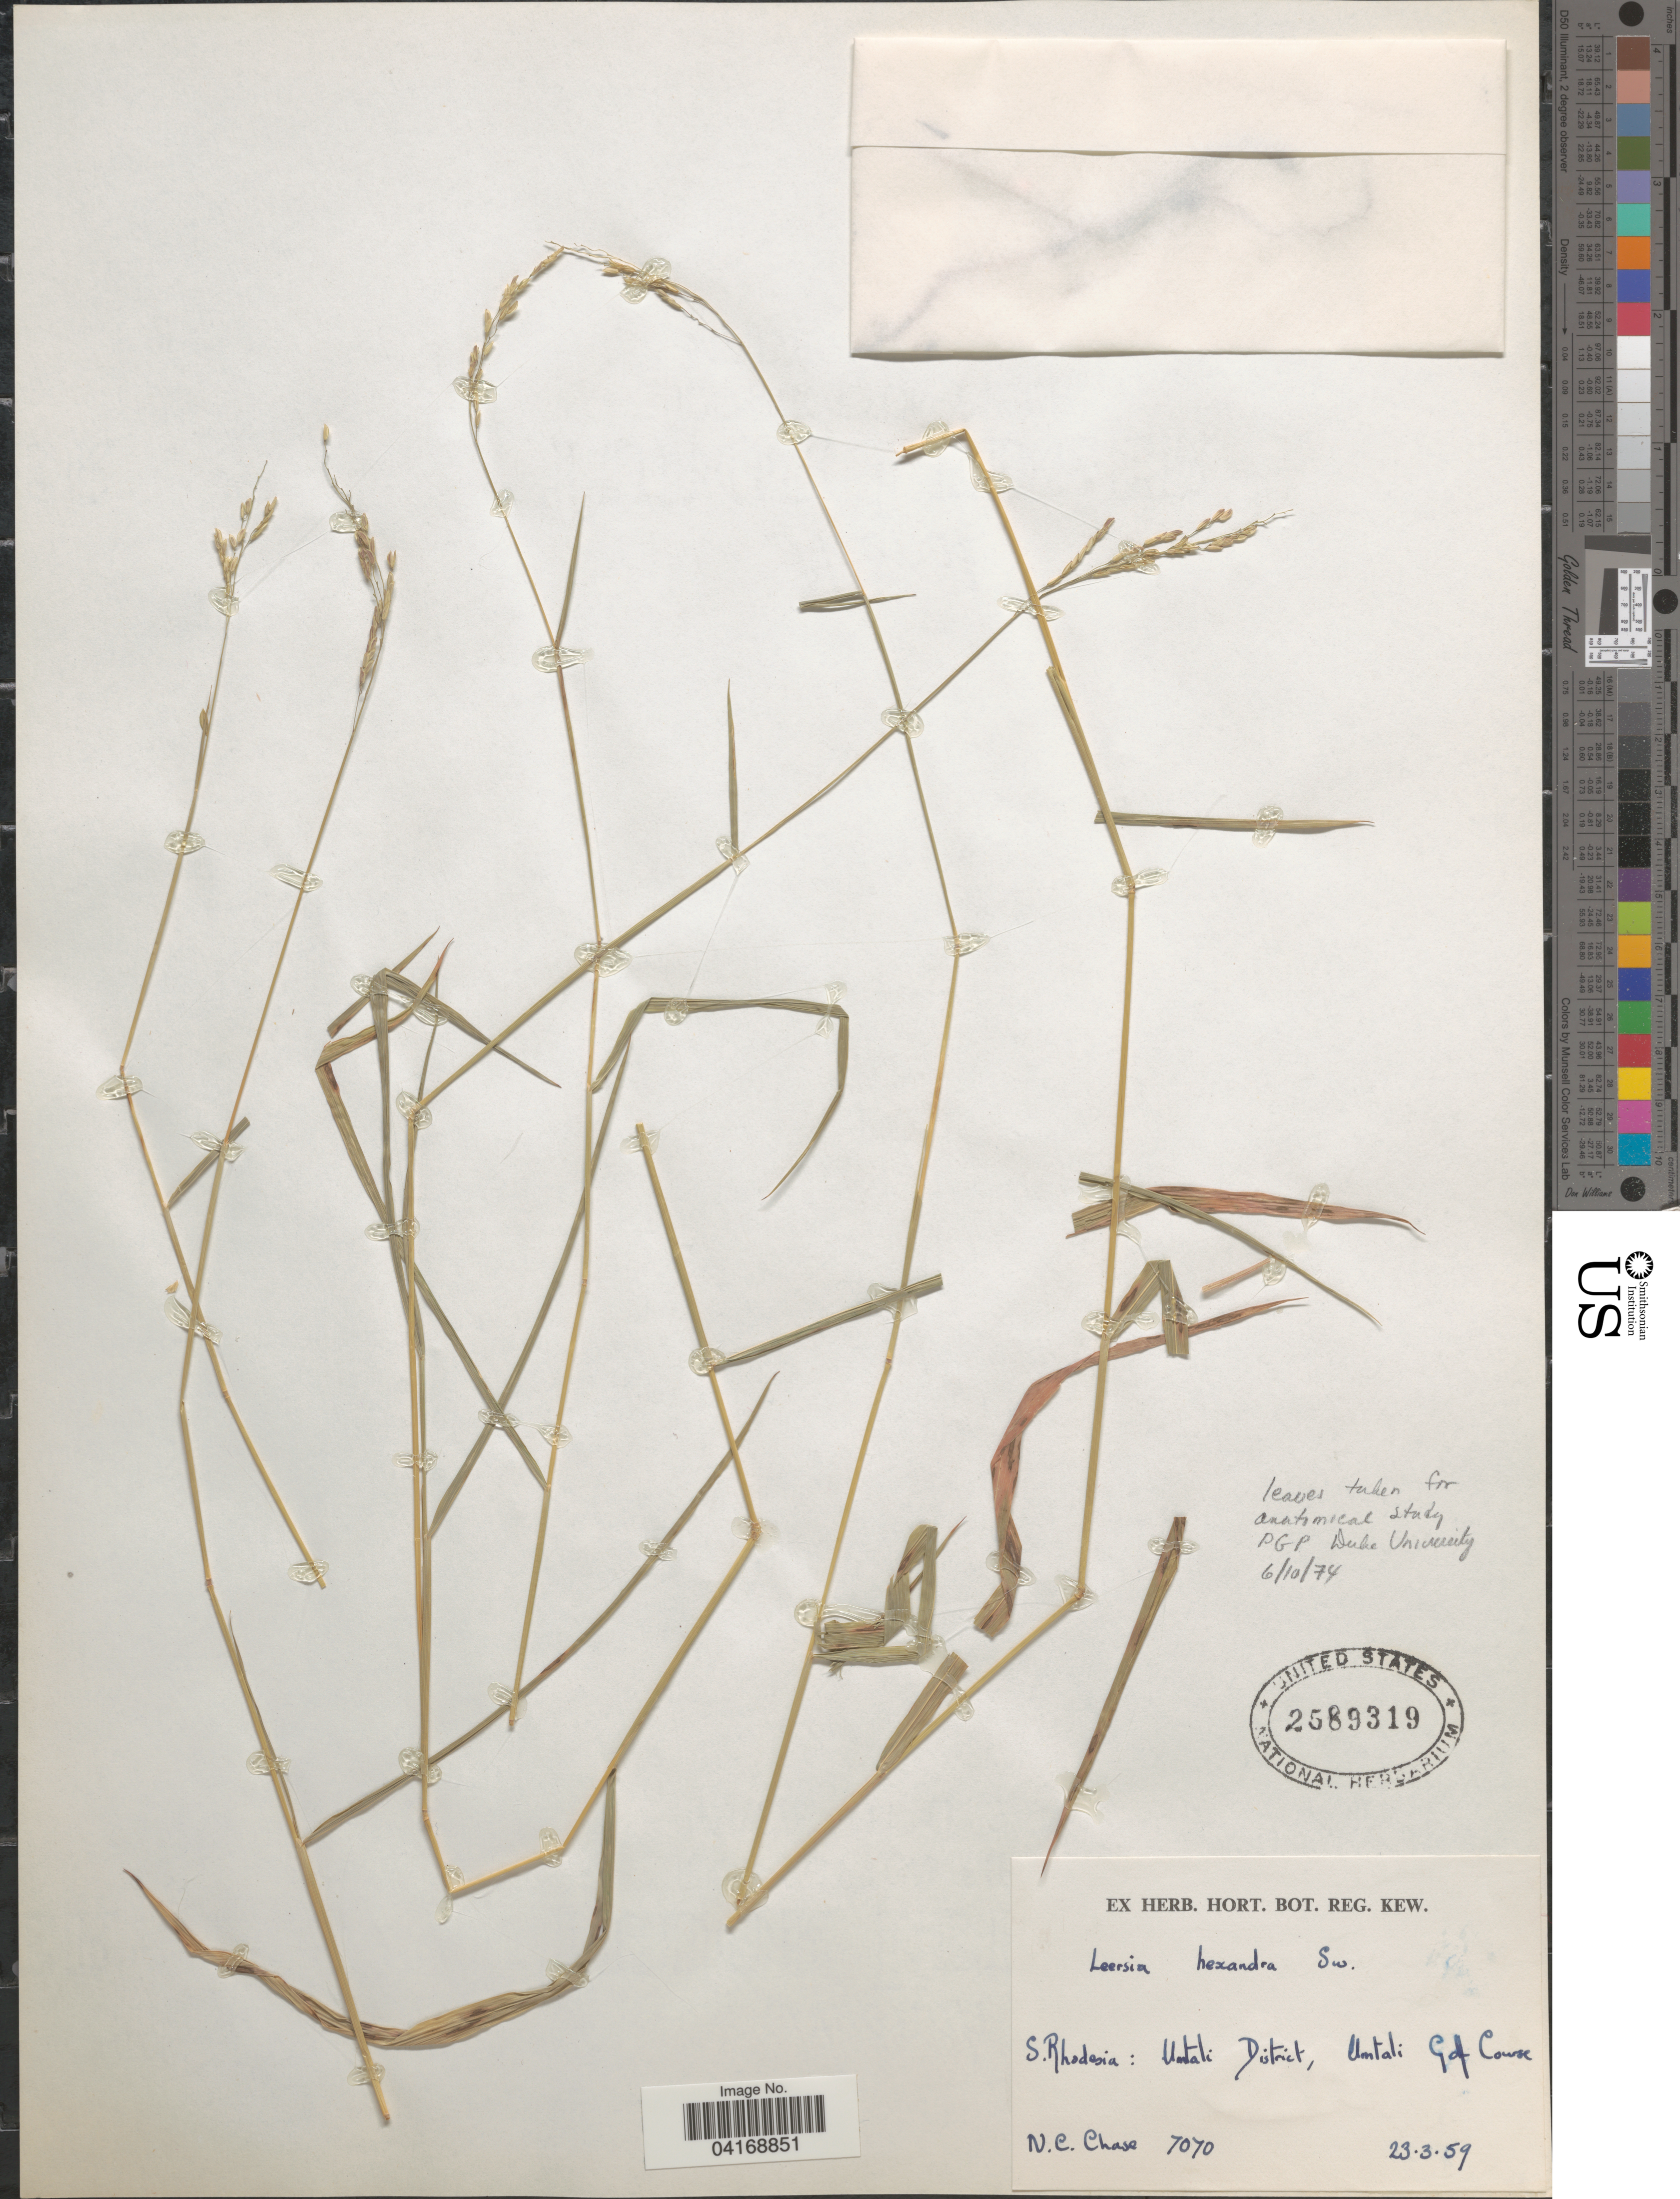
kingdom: Plantae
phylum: Tracheophyta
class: Liliopsida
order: Poales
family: Poaceae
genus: Leersia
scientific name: Leersia hexandra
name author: Sw.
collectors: N. C. Chase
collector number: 7070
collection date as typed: Transcribed d/m/y: 23/3/59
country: Zimbabwe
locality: S. Rhodesia: Umtali, District, Umtali Golf Course.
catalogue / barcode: US 2589319